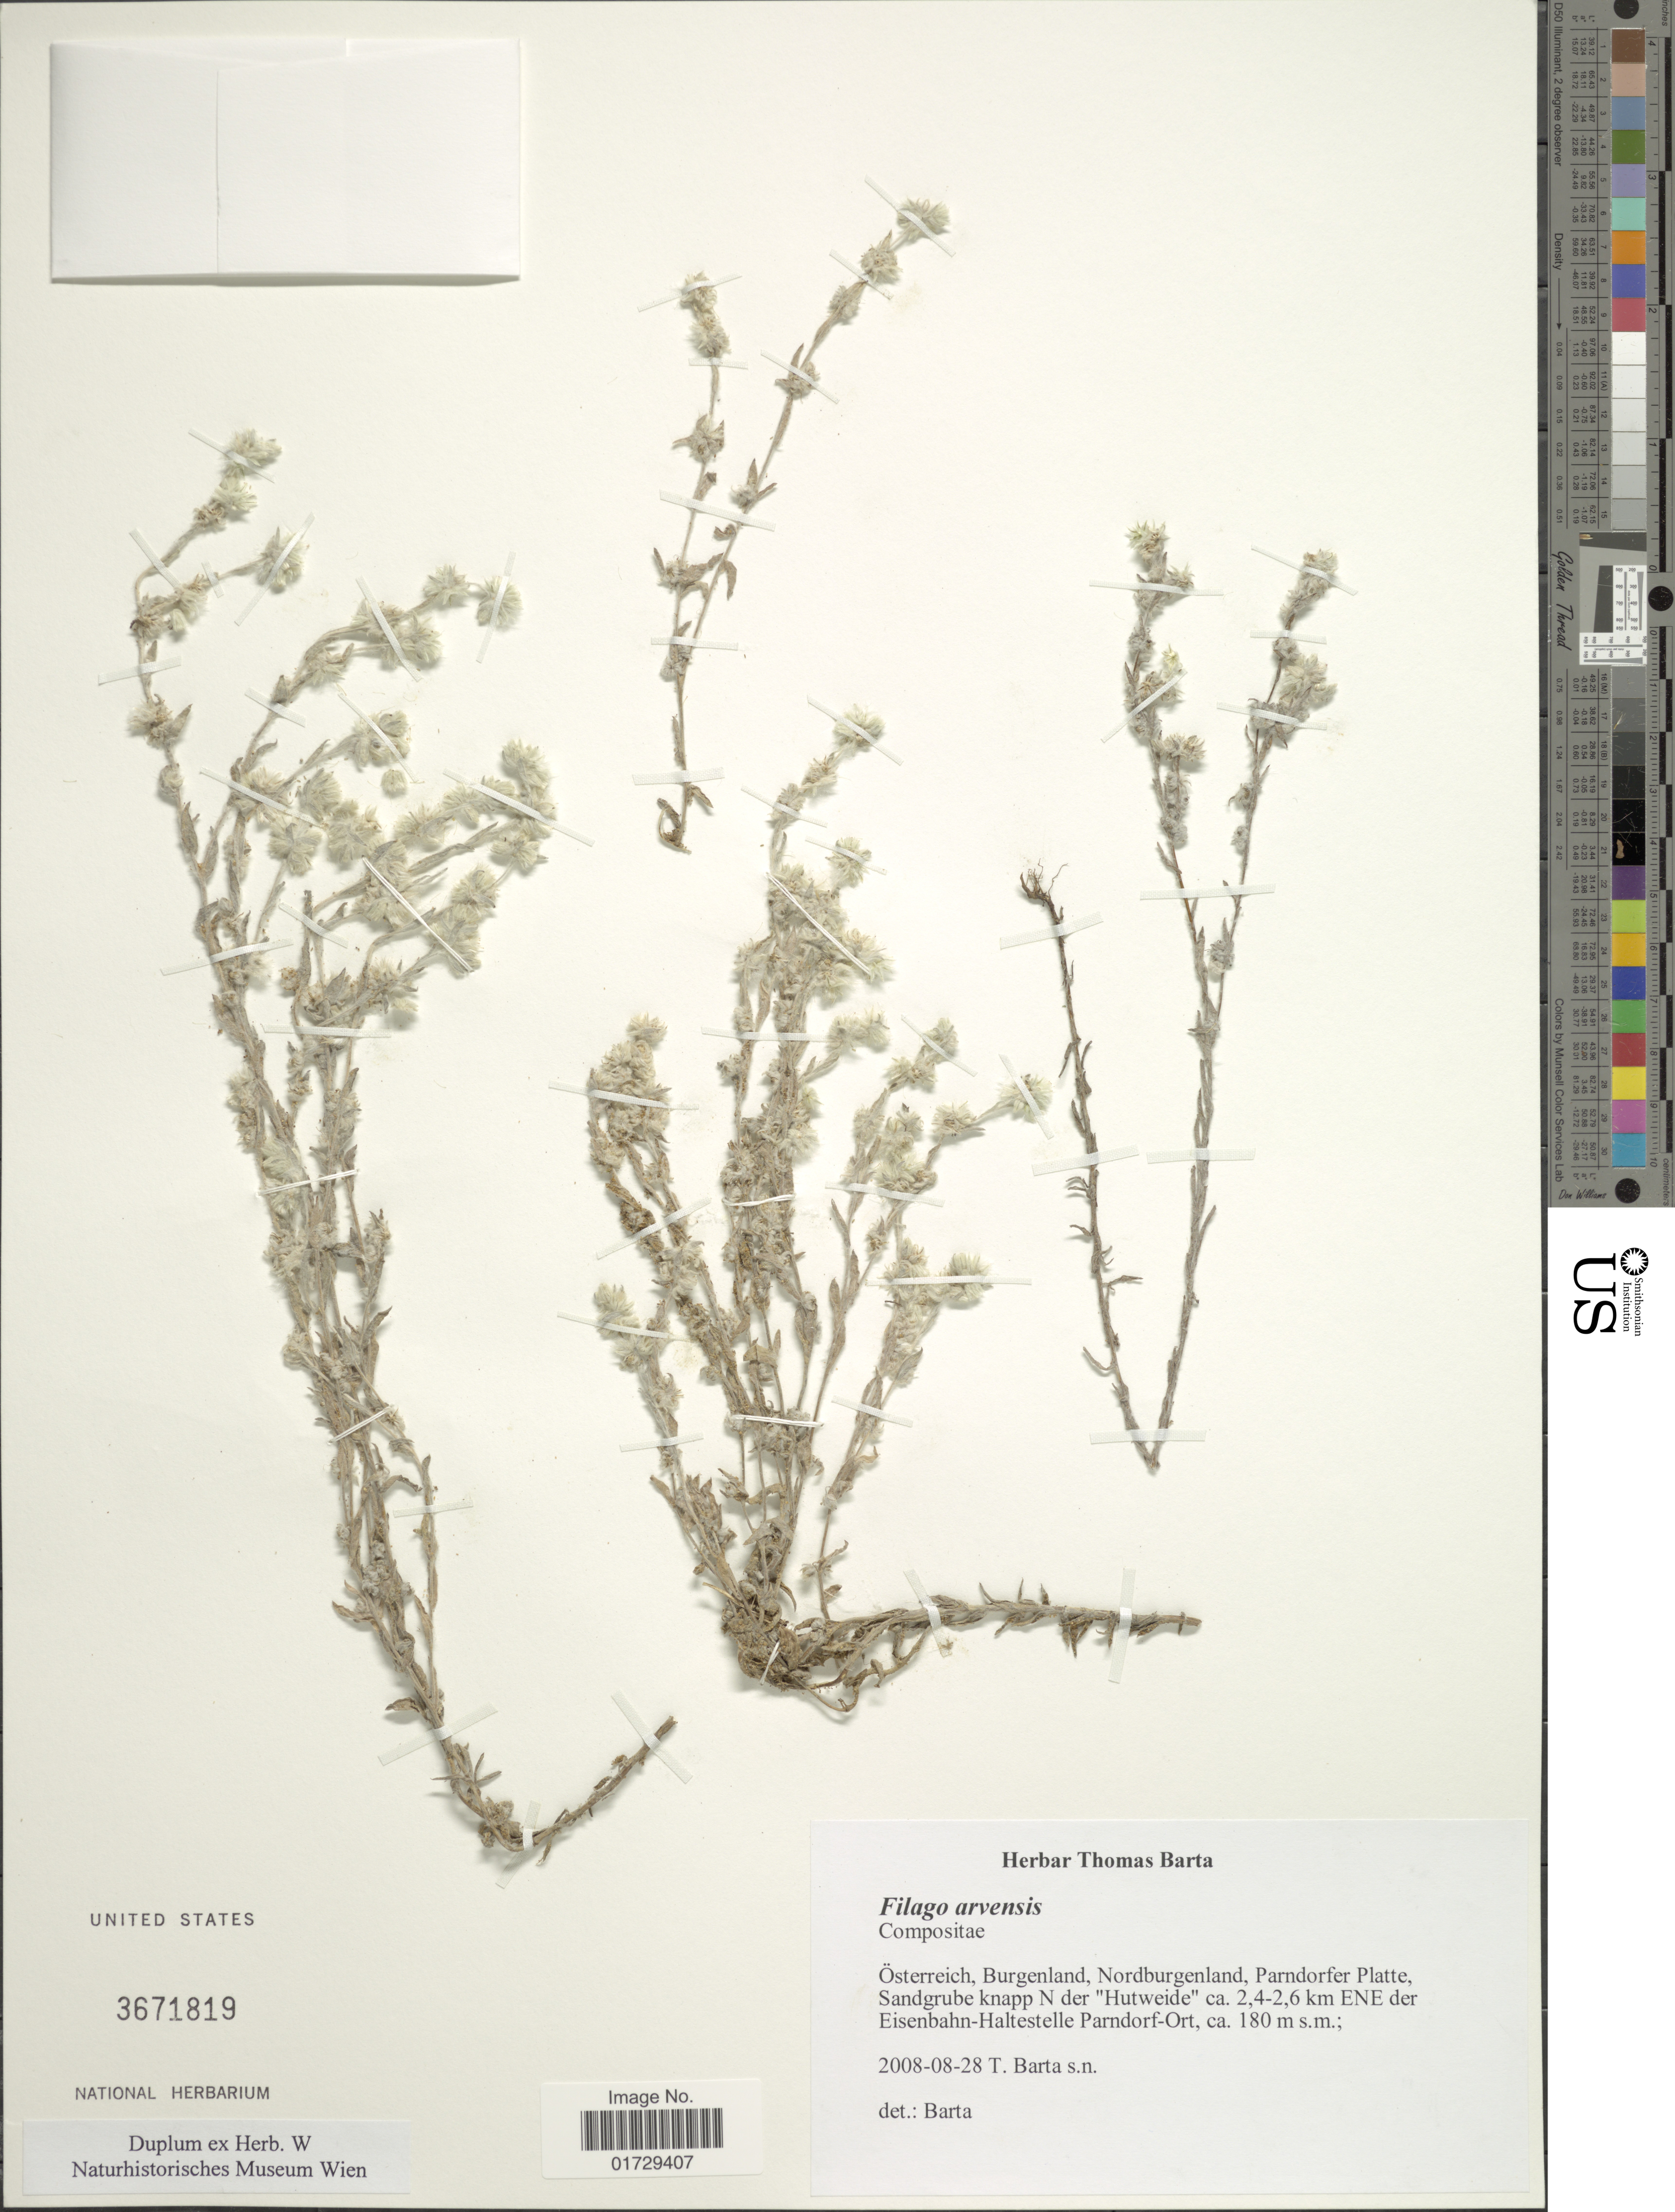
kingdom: Plantae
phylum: Tracheophyta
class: Magnoliopsida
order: Asterales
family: Asteraceae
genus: Filago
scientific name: Filago arvensis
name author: L.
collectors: T. Barta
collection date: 2008-08-28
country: Austria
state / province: Burgenland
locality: Osterreich, Burgenland, Nordburgenland, Parndorfer Platte, Sandgrube knapp N der "Hutweide" ca. 2.4-2.6 km ENE der Eisenbahn-Haltstelle Parndorf-Ort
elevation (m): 180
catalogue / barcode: US 3671819